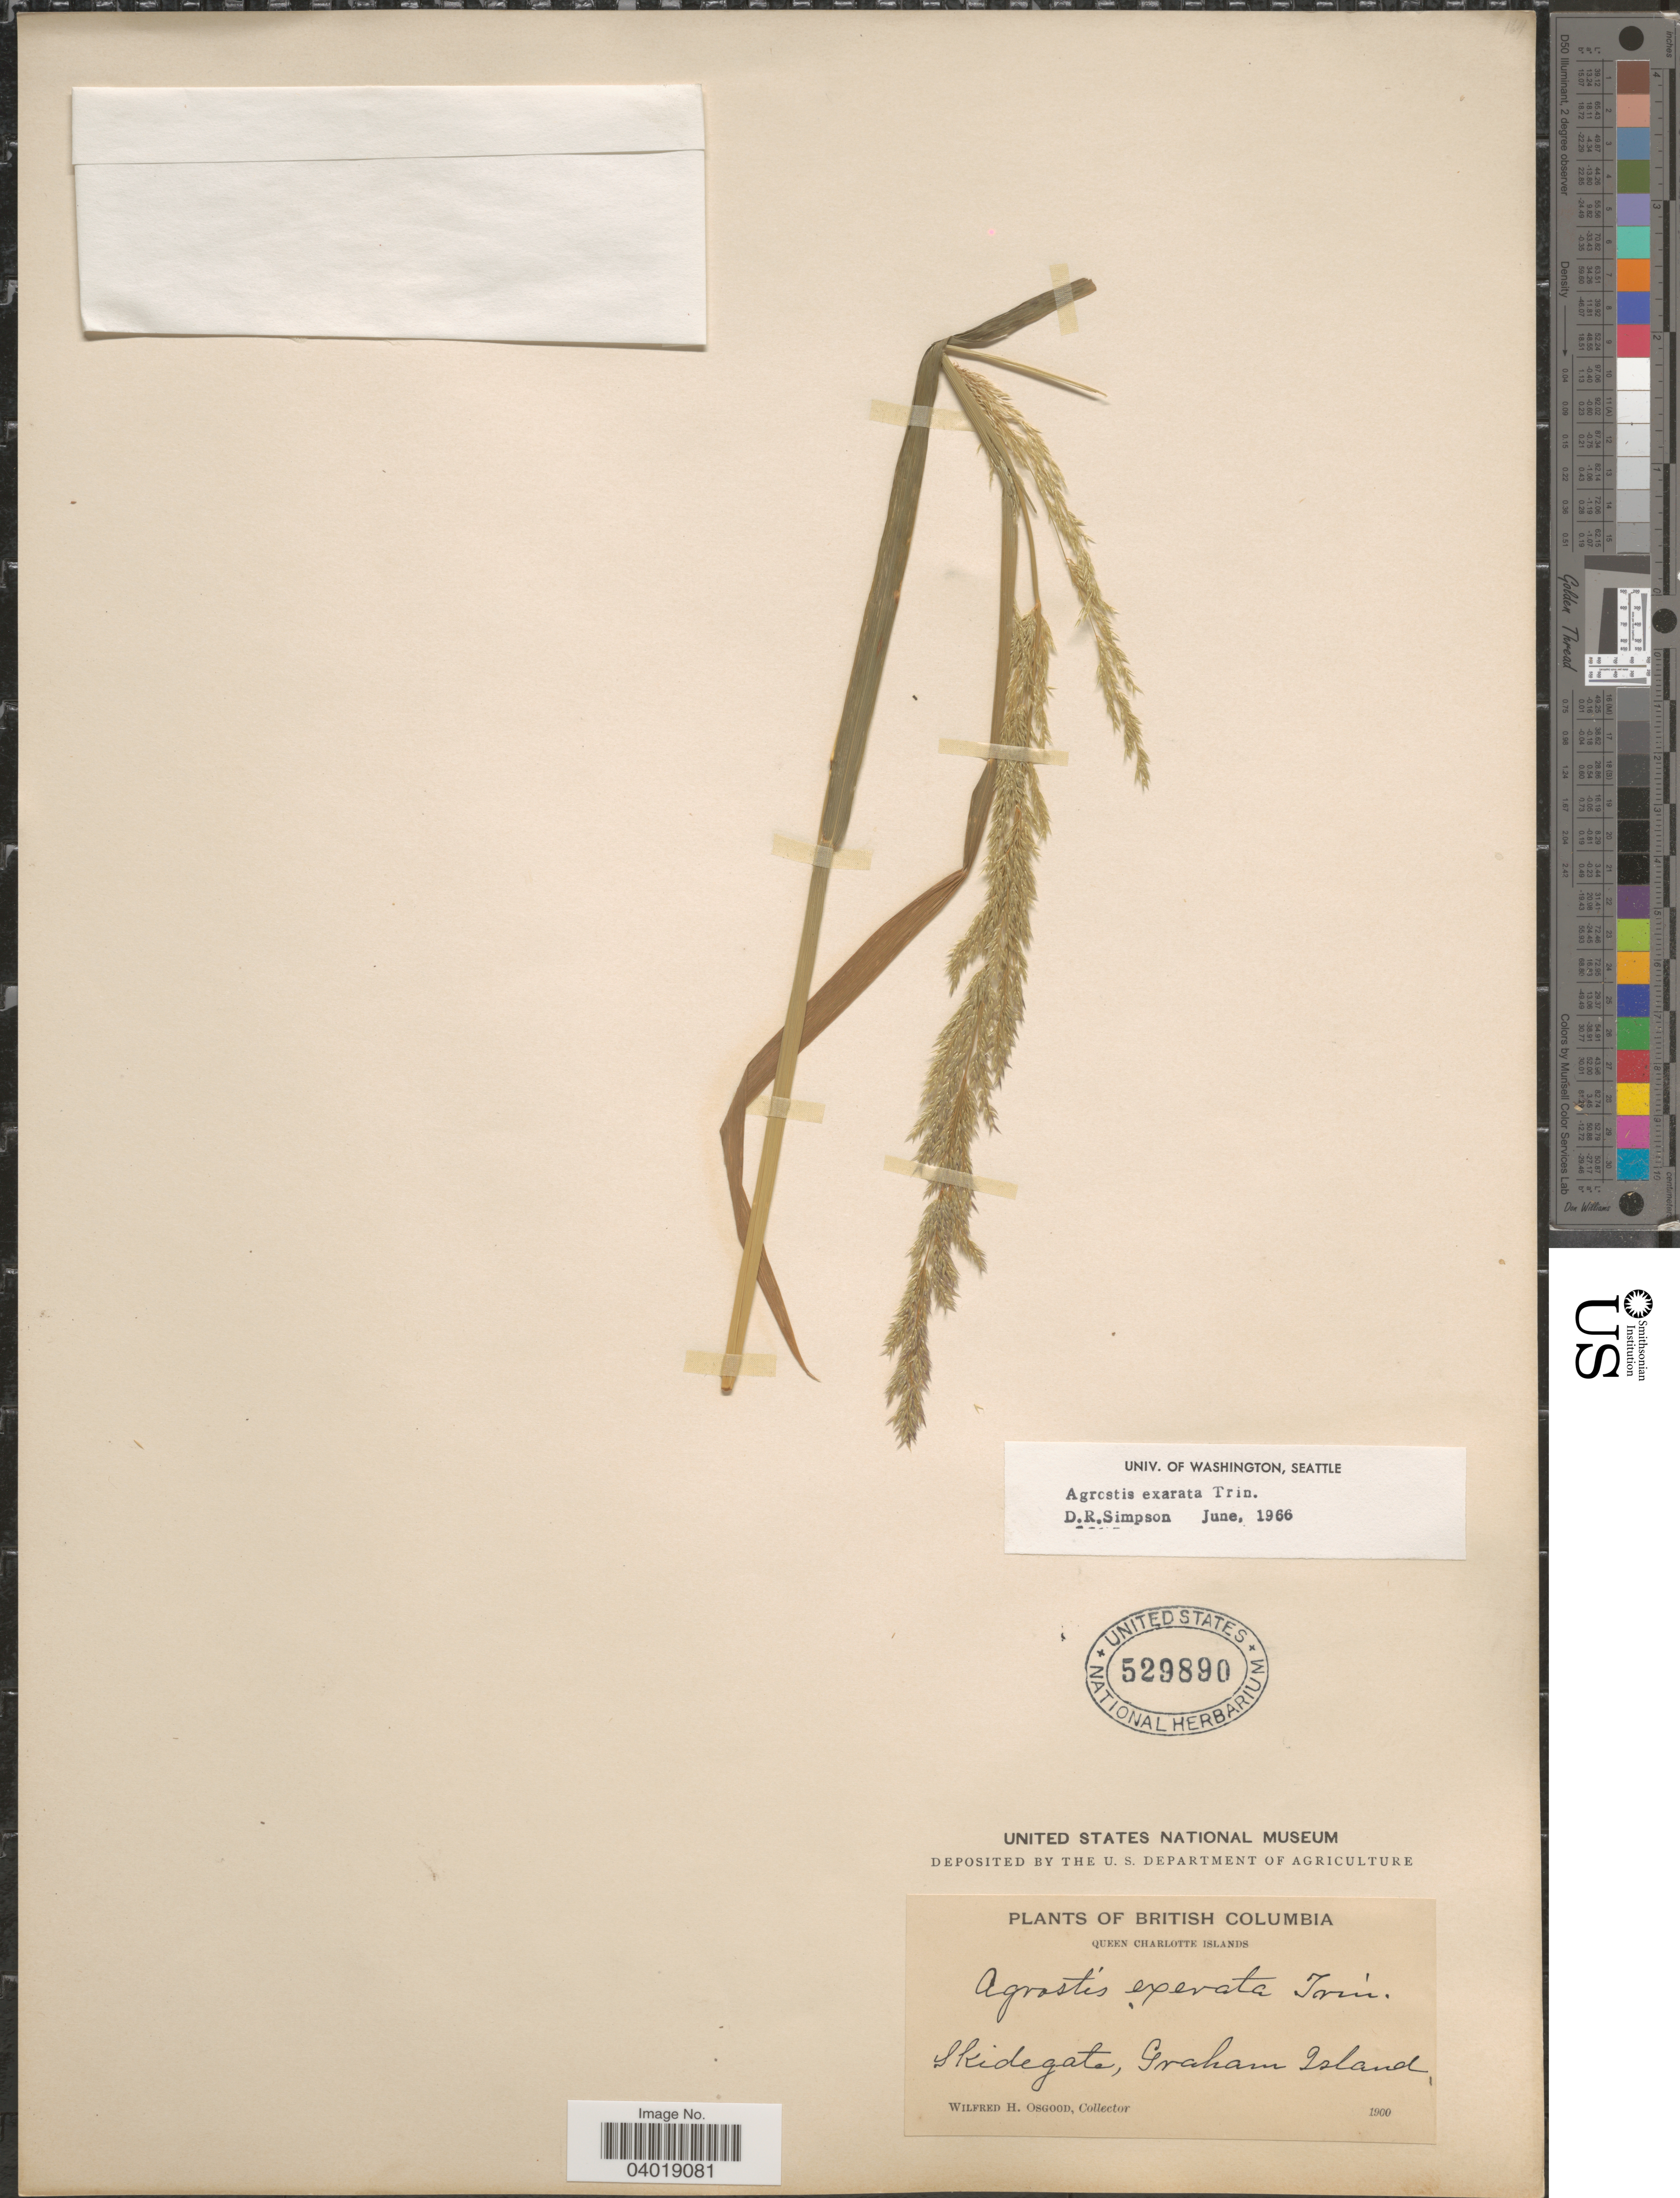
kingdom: Plantae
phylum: Tracheophyta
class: Liliopsida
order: Poales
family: Poaceae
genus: Agrostis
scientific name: Agrostis exarata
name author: Trin.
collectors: W. Osgood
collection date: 1900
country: Canada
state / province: British Columbia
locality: Queen Charlotte Islands. Skidegate, Graham Island.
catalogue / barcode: US 529890